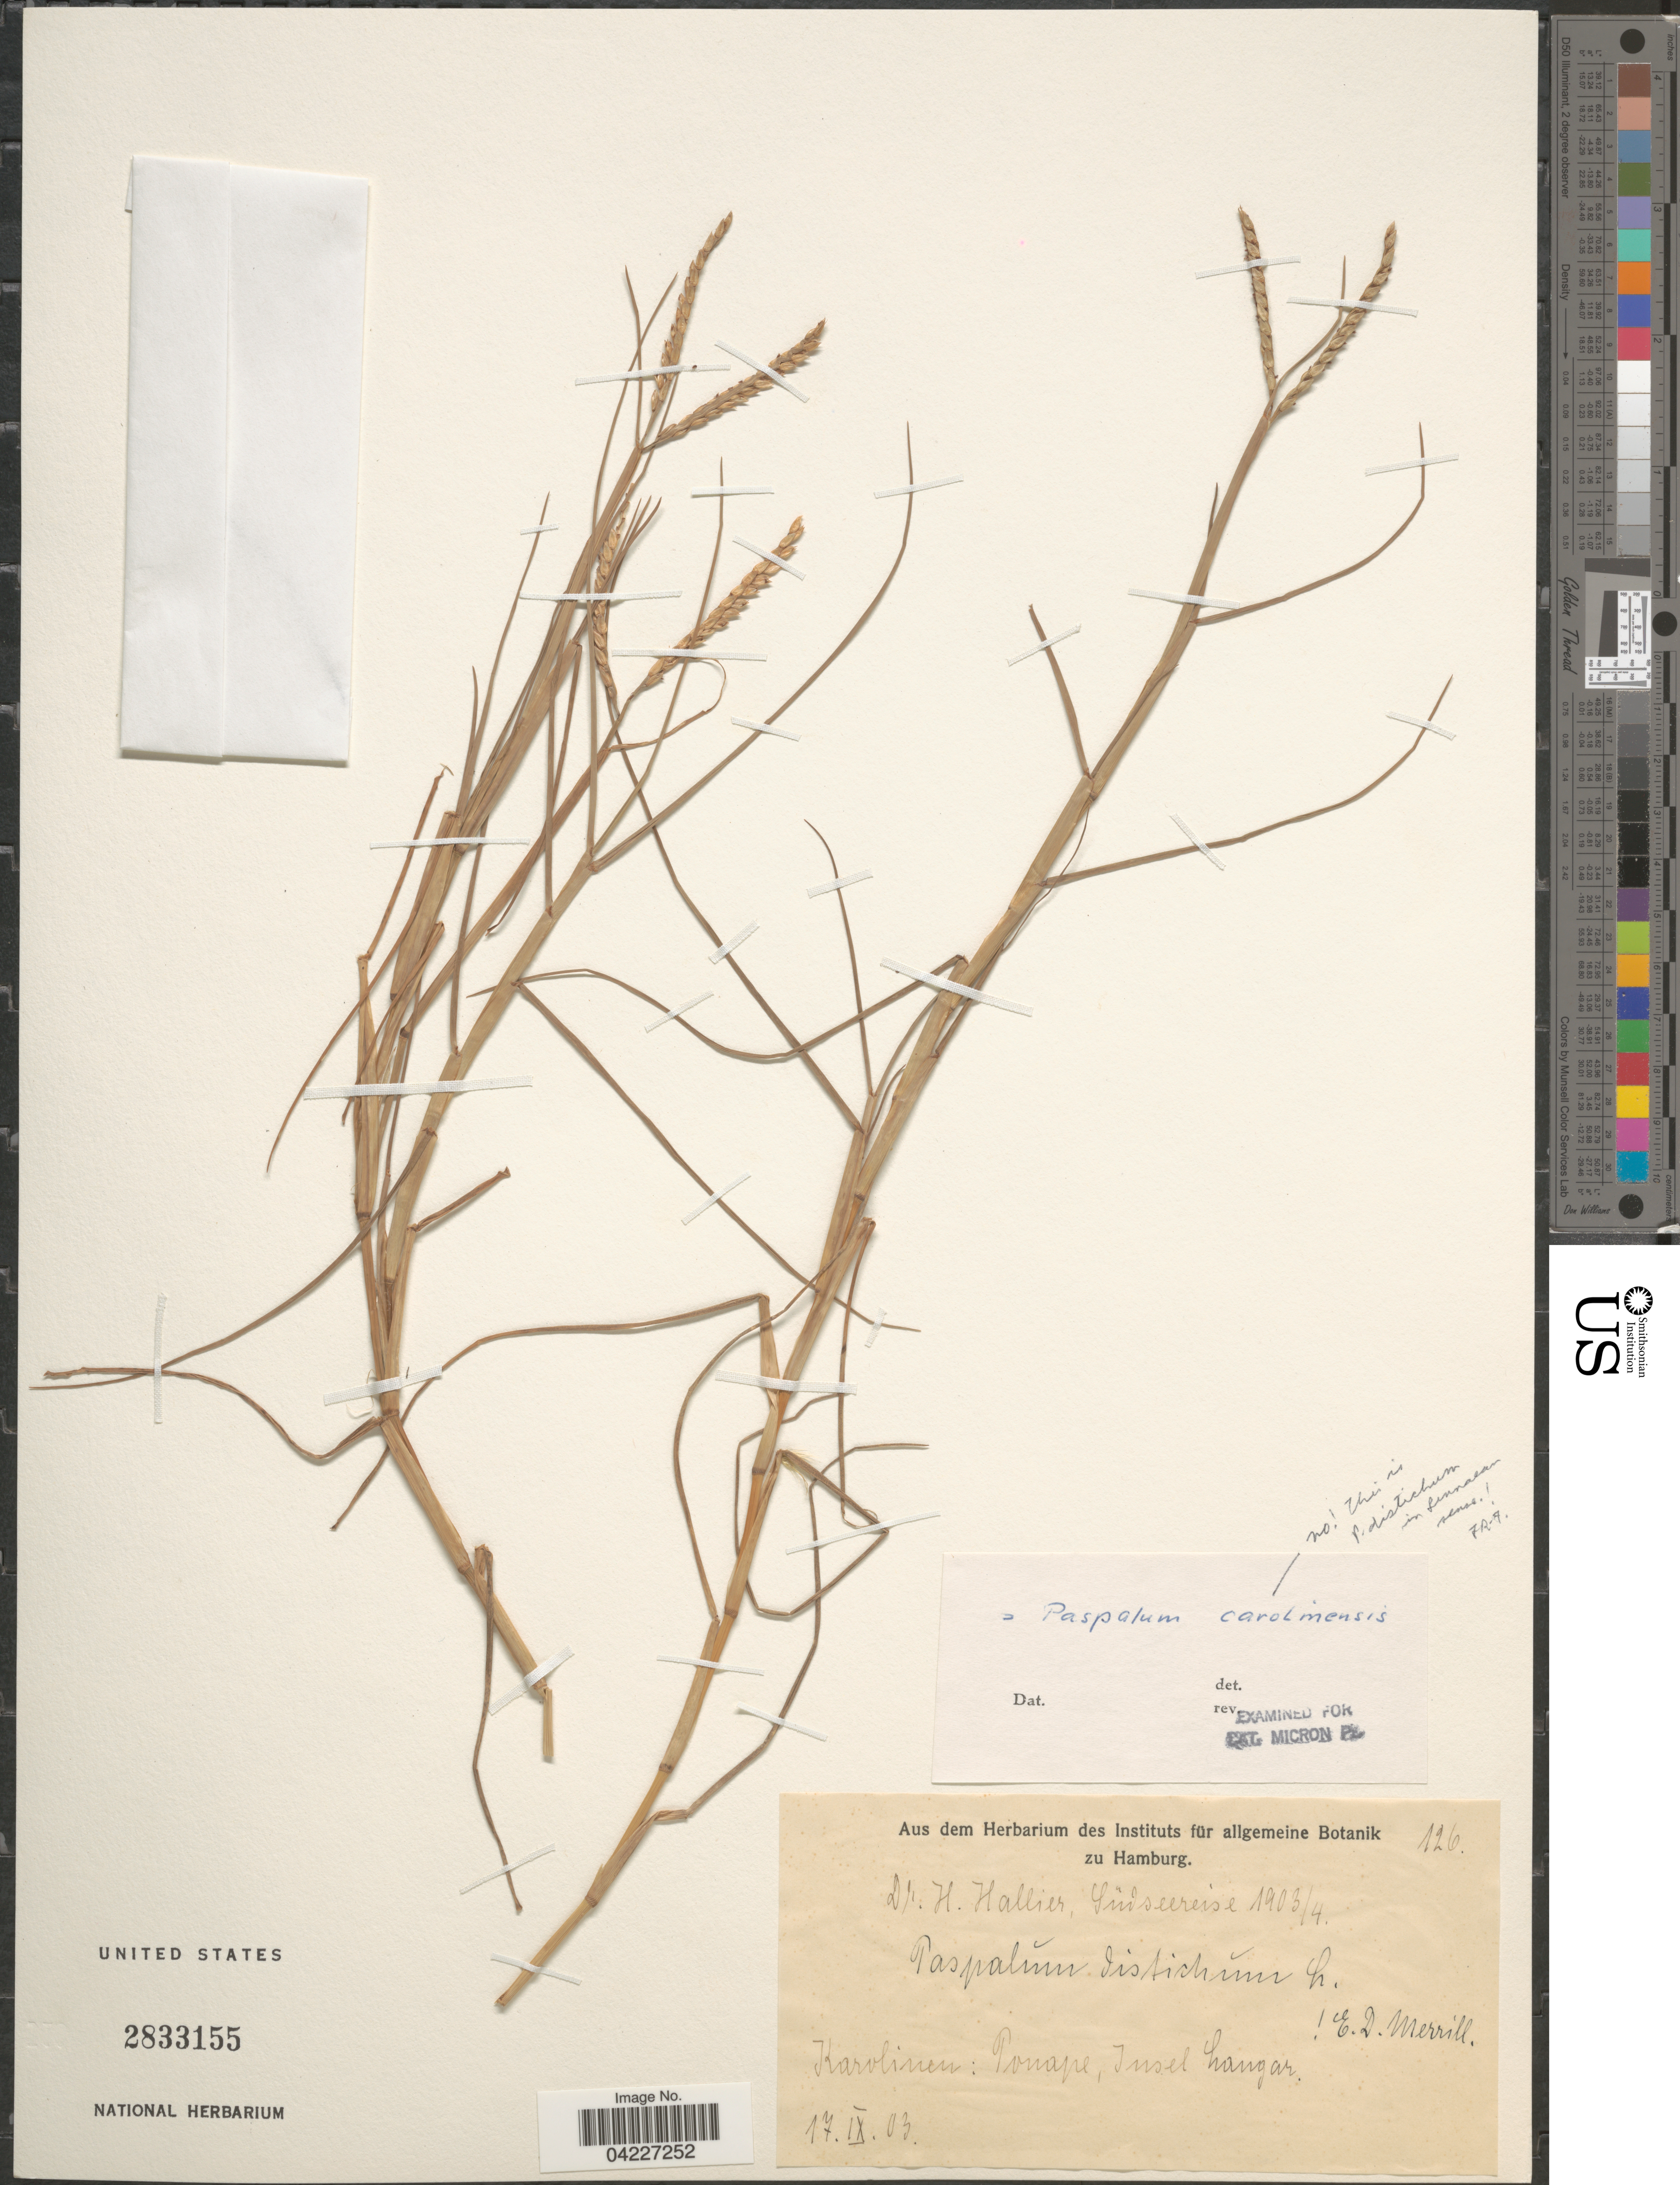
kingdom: Plantae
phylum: Tracheophyta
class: Liliopsida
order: Poales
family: Poaceae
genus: Paspalum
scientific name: Paspalum distichum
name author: L.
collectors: H. G. Hallier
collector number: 126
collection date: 1903-09-17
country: Micronesia, Federated States of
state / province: Pohnpei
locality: Südseereise 1903/4. Karolinen: Ponape, Insel Langar.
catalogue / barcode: US 2833155